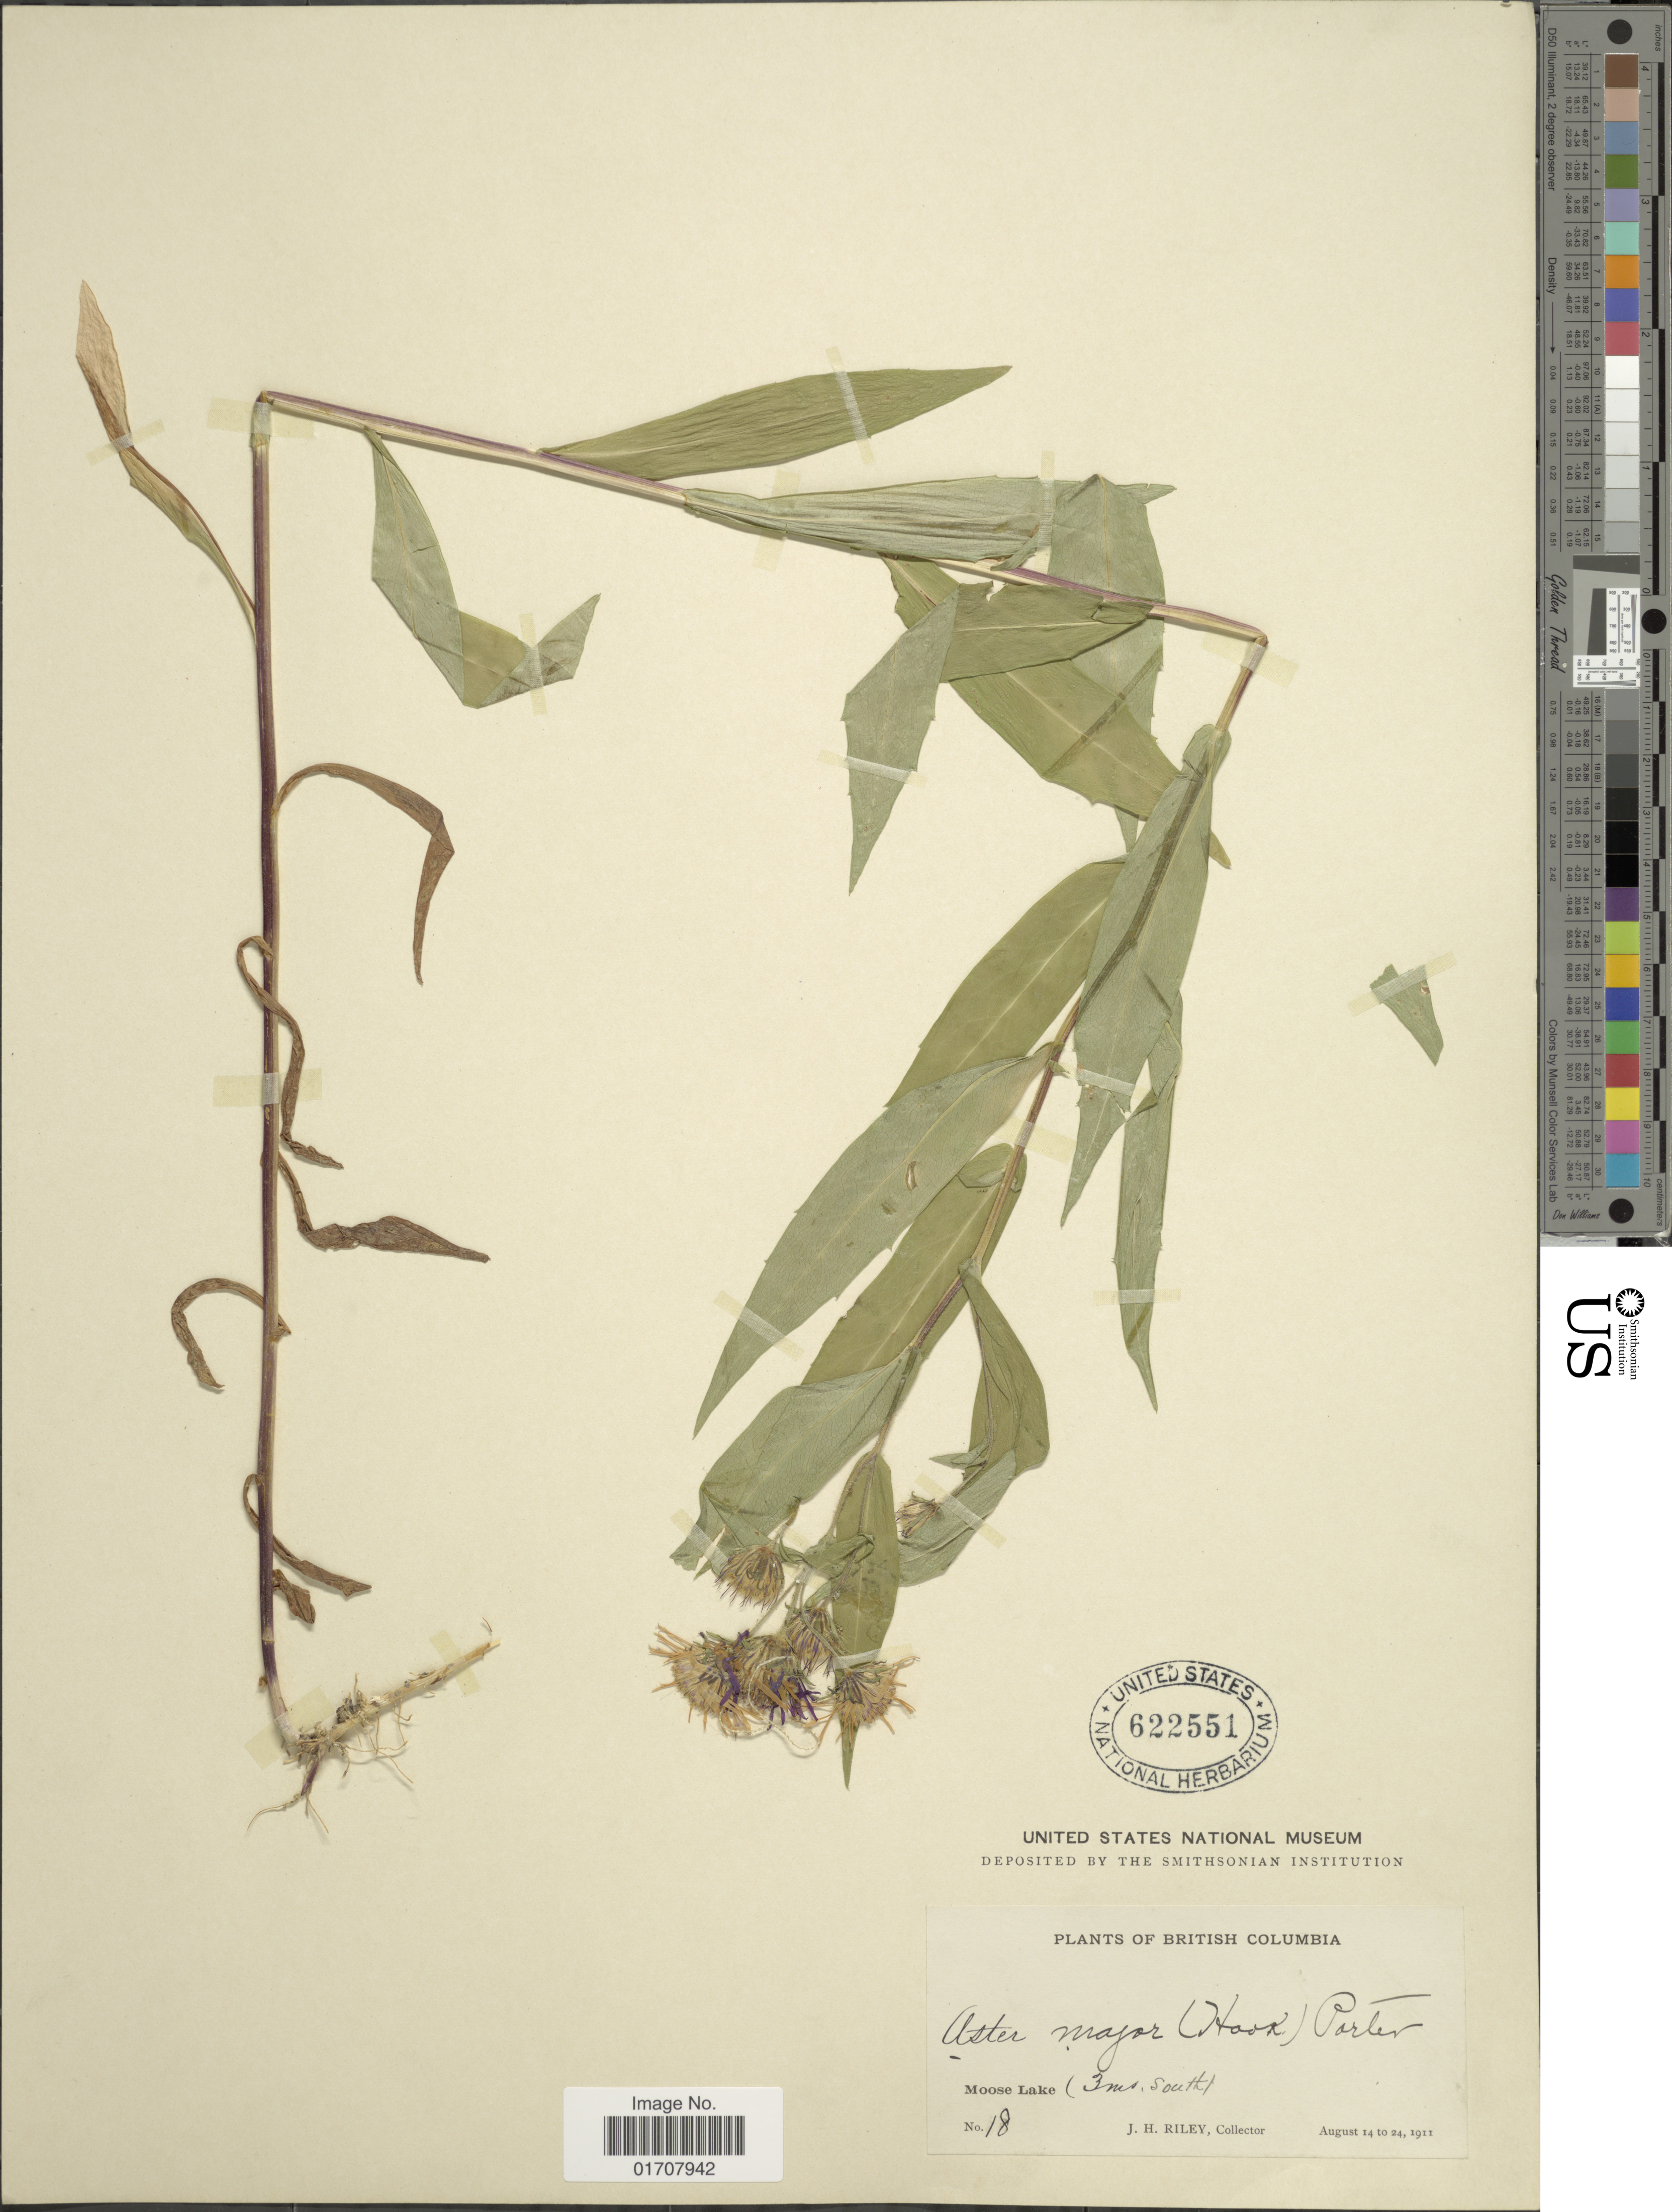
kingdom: Plantae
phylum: Tracheophyta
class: Magnoliopsida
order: Asterales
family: Asteraceae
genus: Canadanthus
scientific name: Canadanthus modestus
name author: (Lindl.) G.L. Nesom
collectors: J. H. Riley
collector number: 18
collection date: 1911-08-14/1911-08-24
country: Canada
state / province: British Columbia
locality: Moose Lake (3 ms South)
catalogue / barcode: US 622551